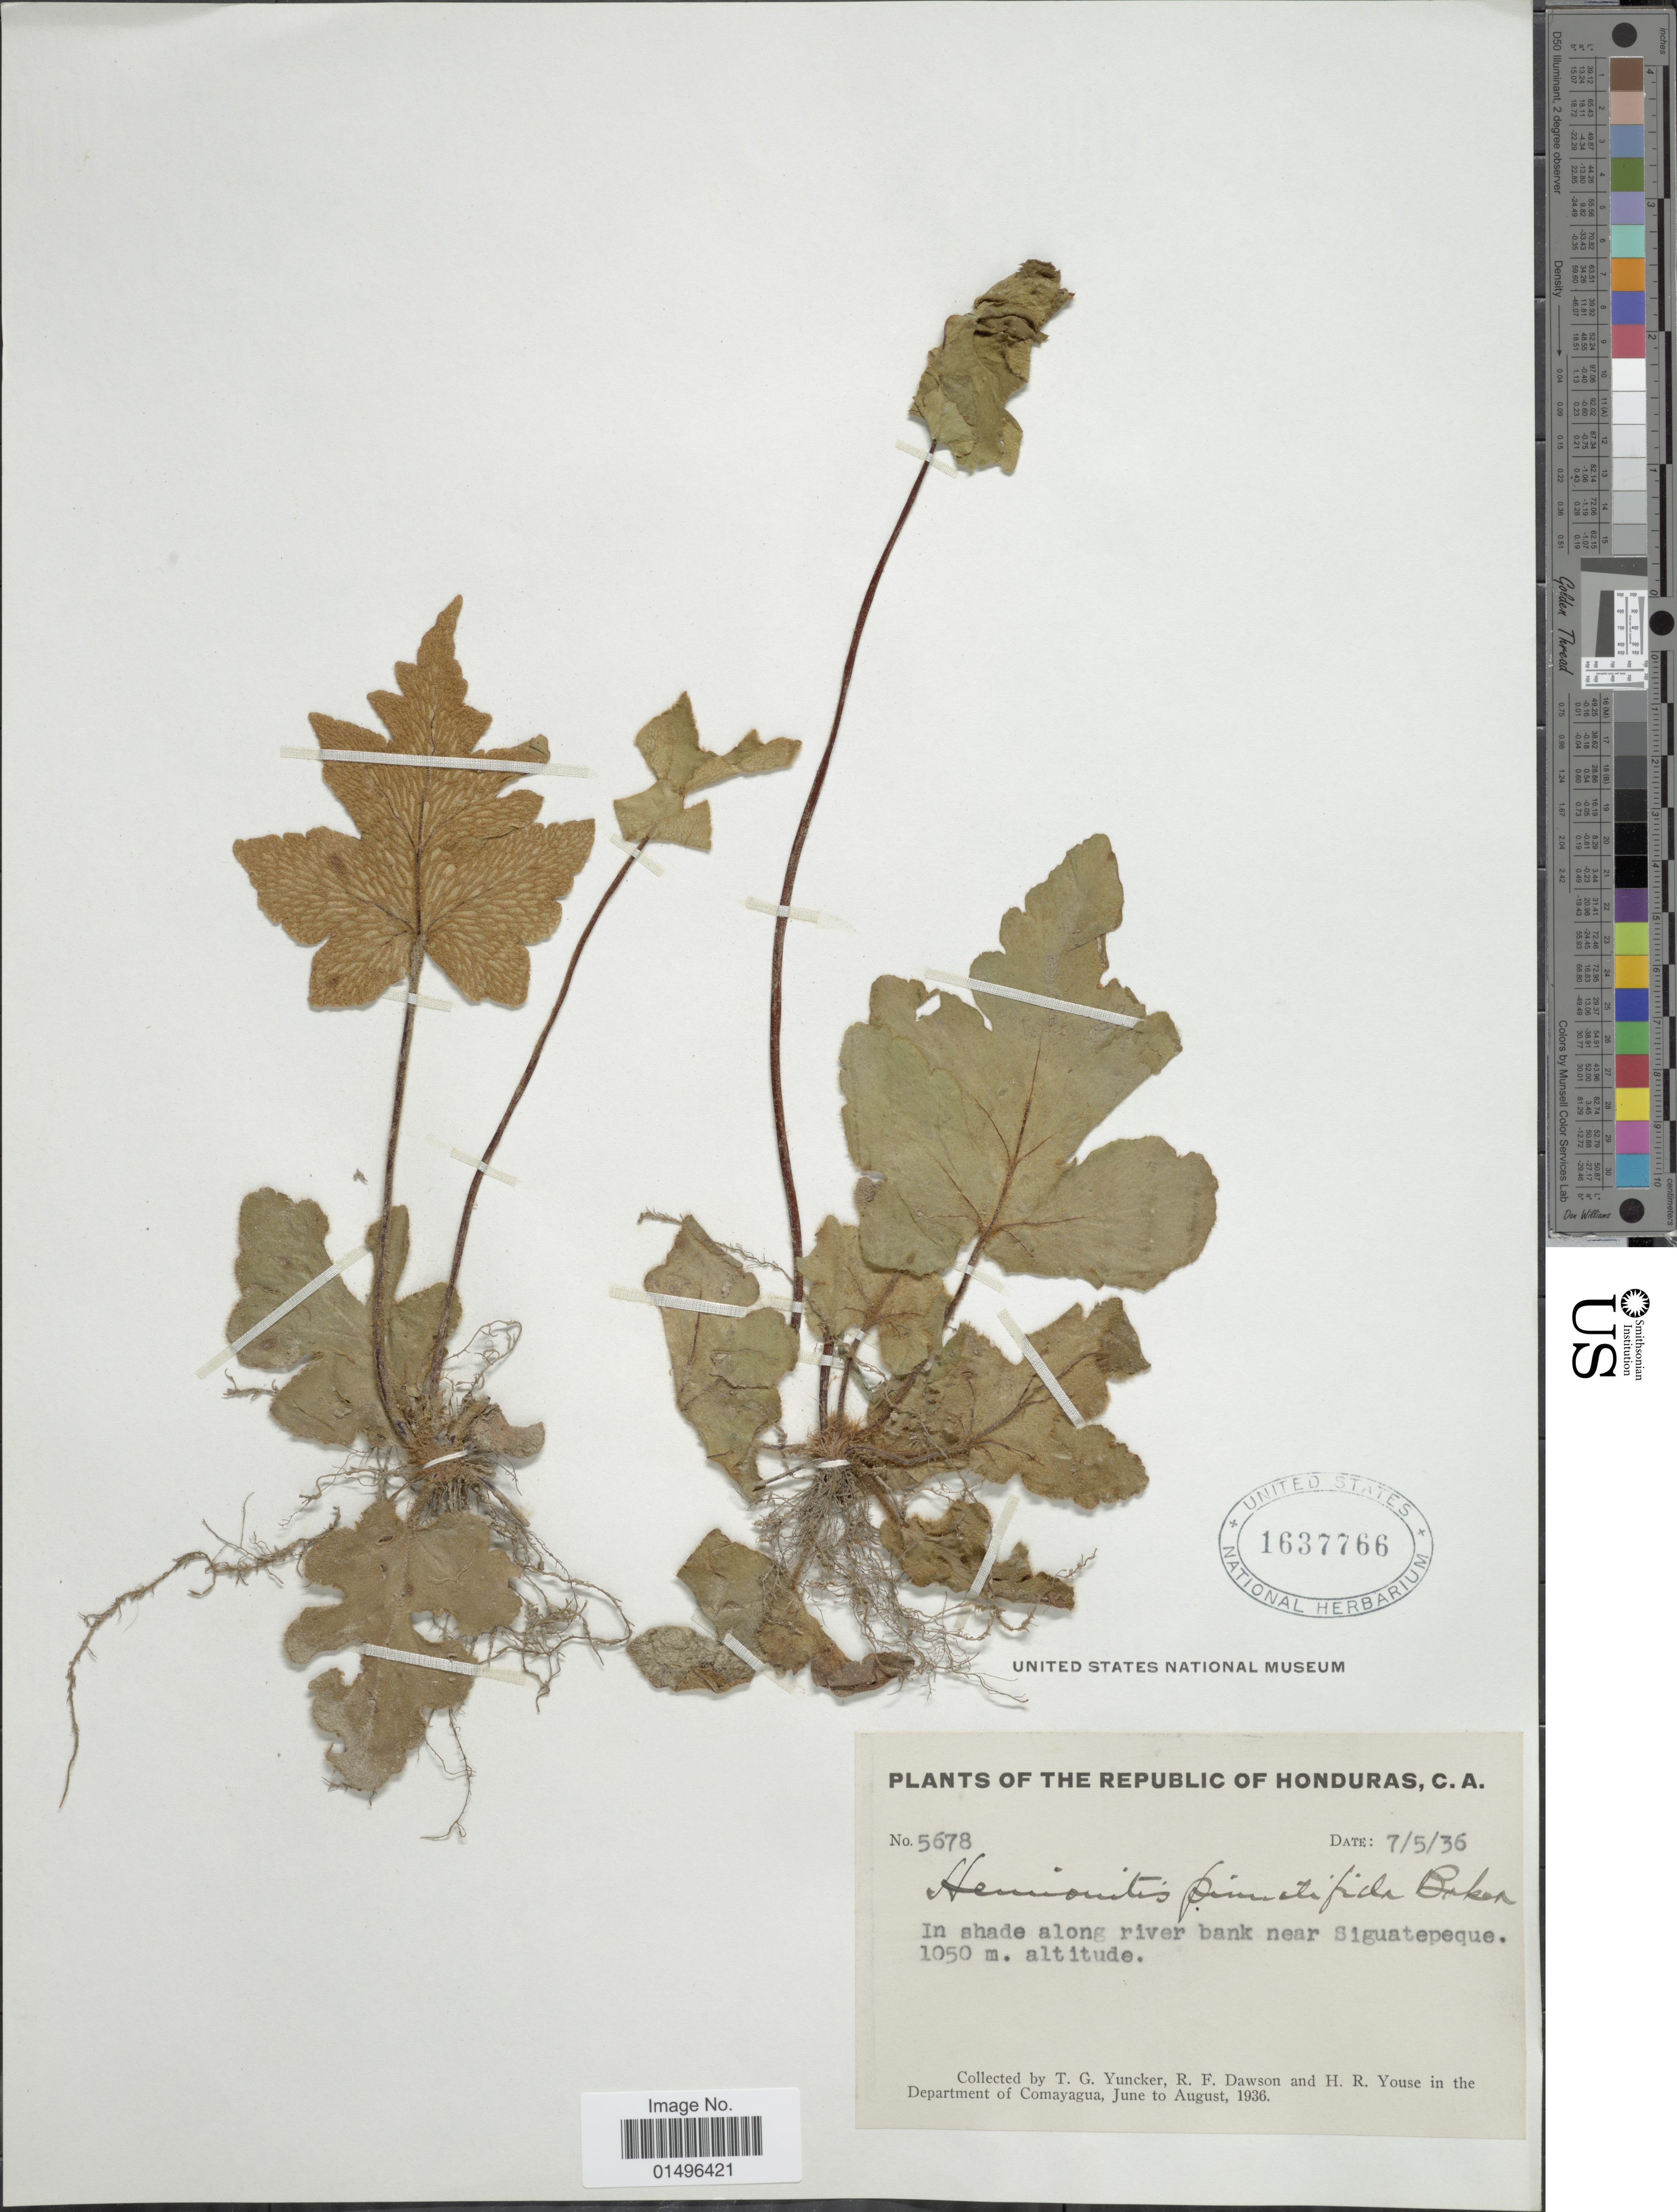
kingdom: Plantae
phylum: Tracheophyta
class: Polypodiopsida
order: Polypodiales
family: Pteridaceae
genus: Hemionitis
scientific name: Hemionitis pinnatifida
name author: Baker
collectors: T. G. Yuncker, R. F. Dawson & H. Youse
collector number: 5678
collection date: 1936-05-07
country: Honduras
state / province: Comayagua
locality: Republica de Honduras, C.A., Department of Comayagua, near Siguatepeque.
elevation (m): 1050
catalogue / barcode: US 1637766